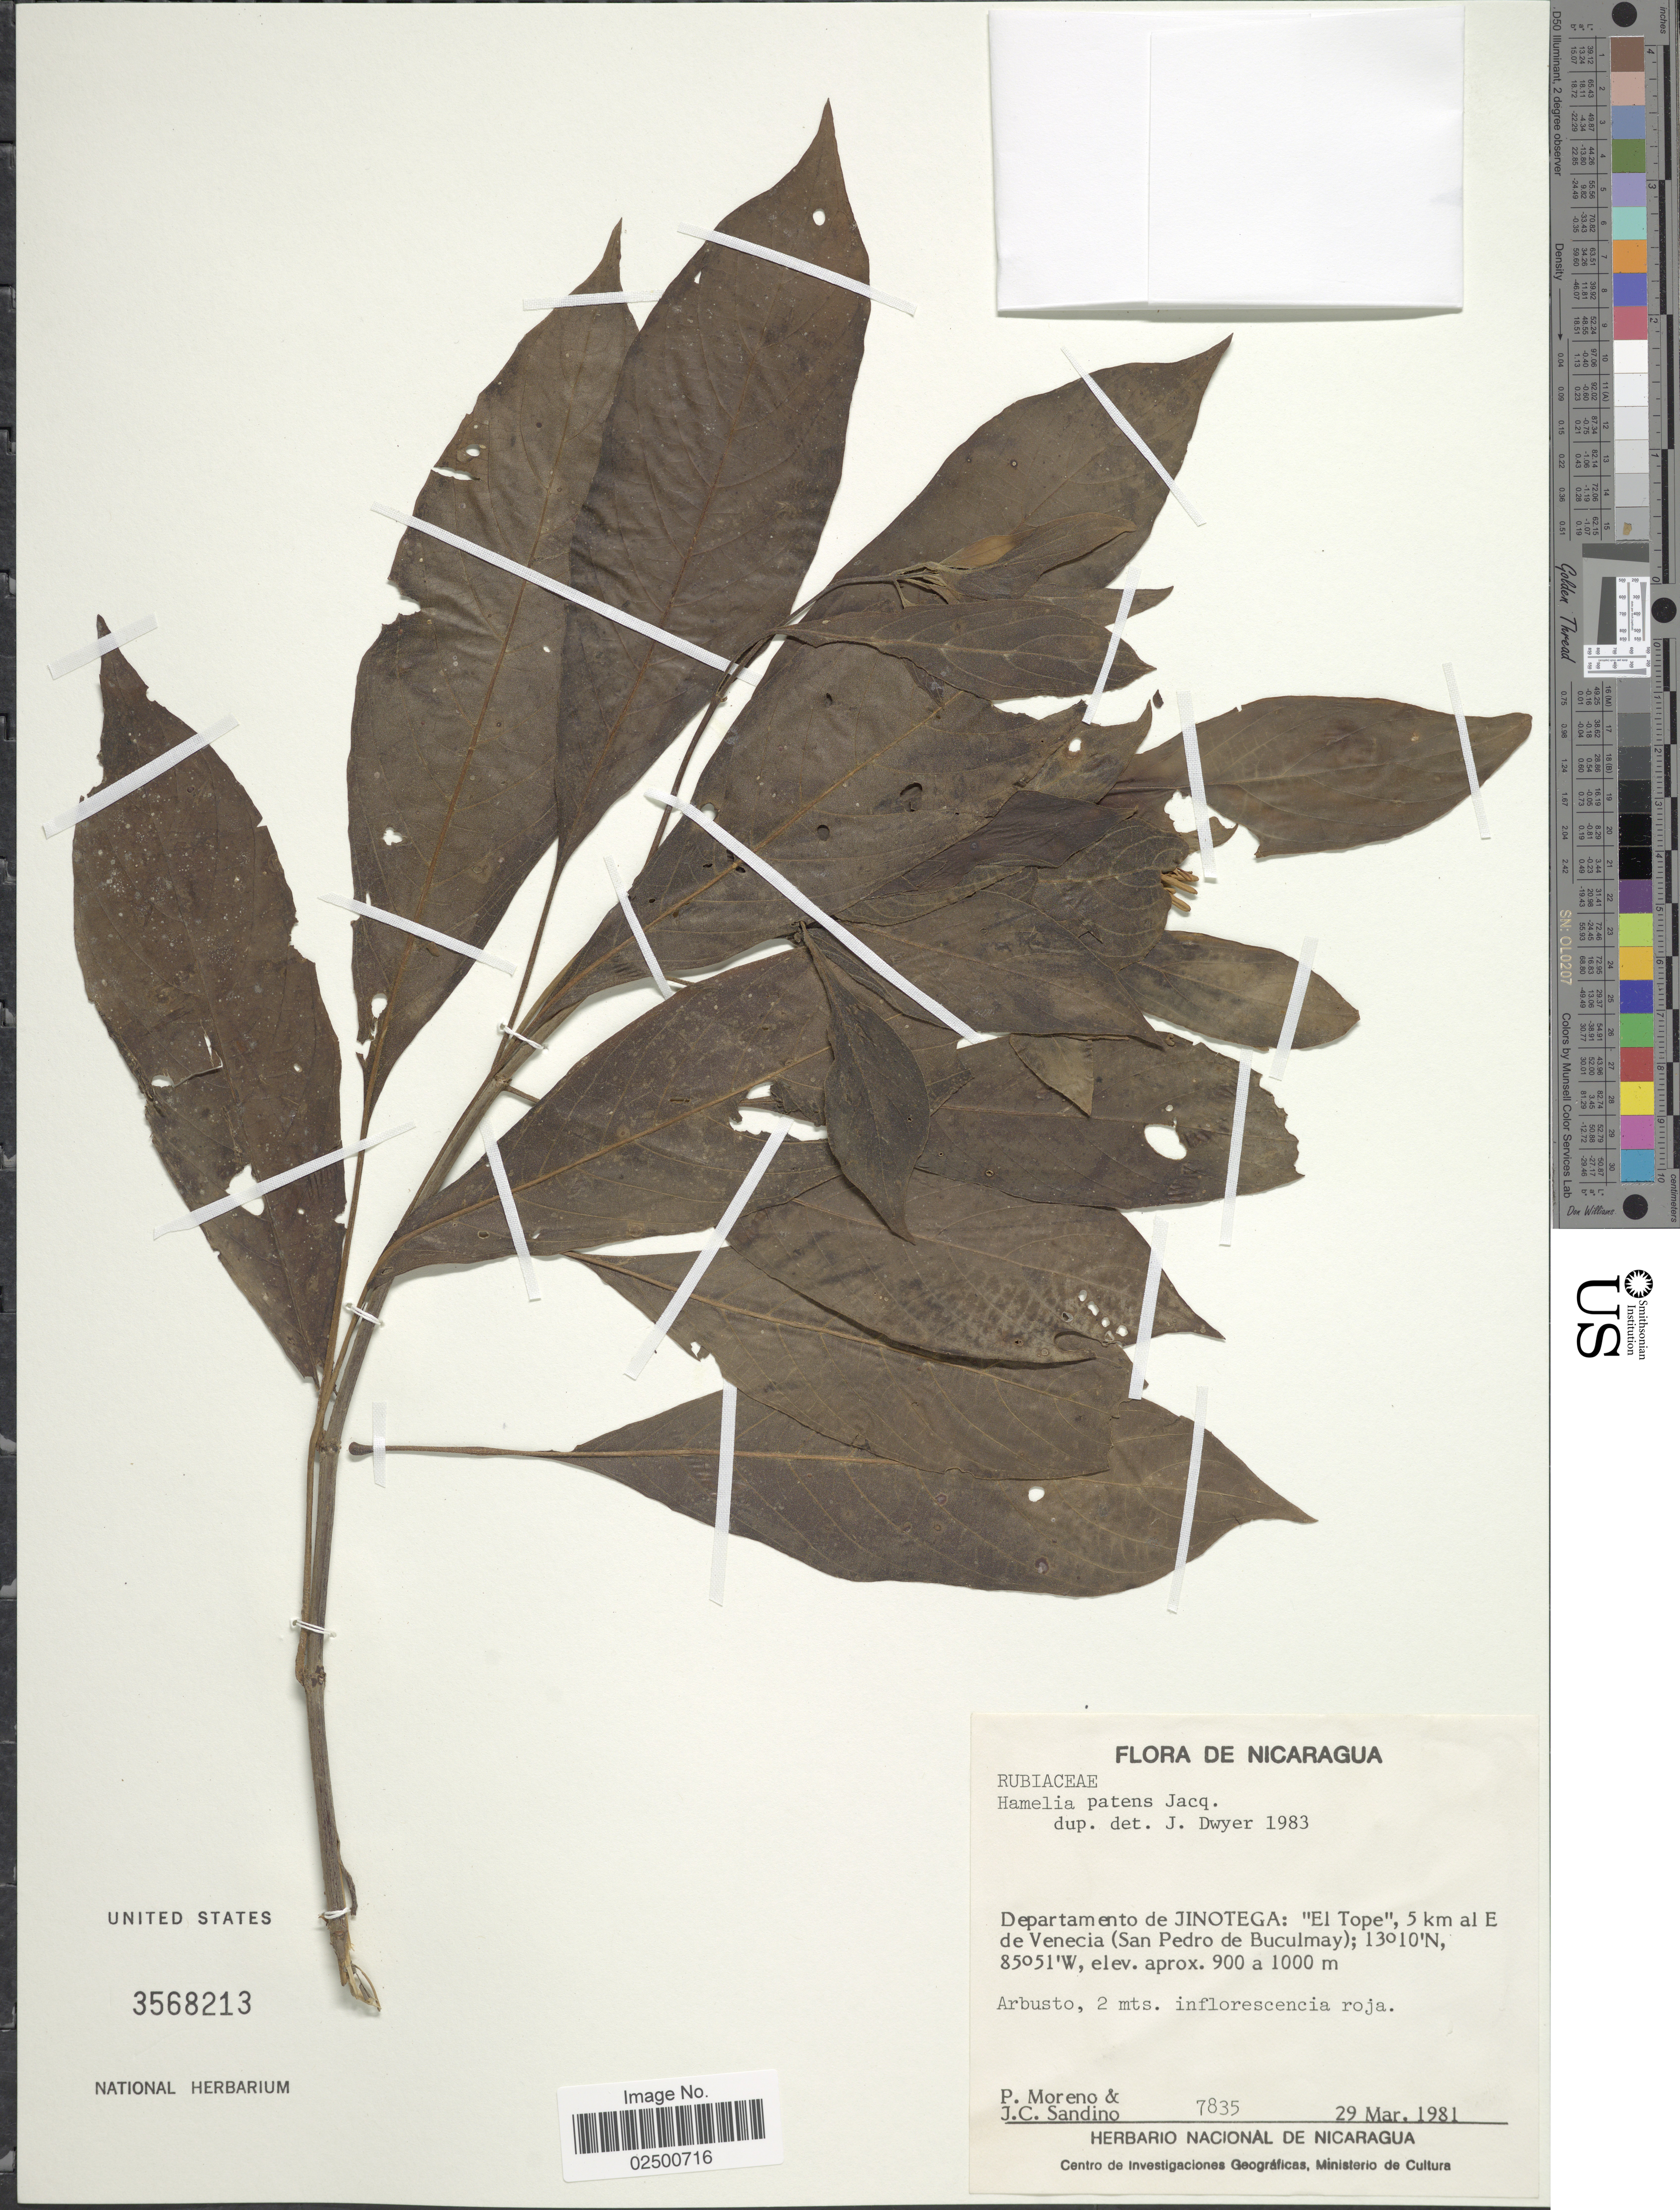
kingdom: Plantae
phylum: Tracheophyta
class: Magnoliopsida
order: Gentianales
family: Rubiaceae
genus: Hamelia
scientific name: Hamelia patens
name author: Jacq.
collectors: P. Moreno & J. Sandino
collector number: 7835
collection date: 1981-03-29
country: Nicaragua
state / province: Jinotega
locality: Departamento de Jinotega: "El Tope", 5 km al E de Venecia (San Pedro de Buculmay).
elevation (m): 900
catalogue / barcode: US 2568213